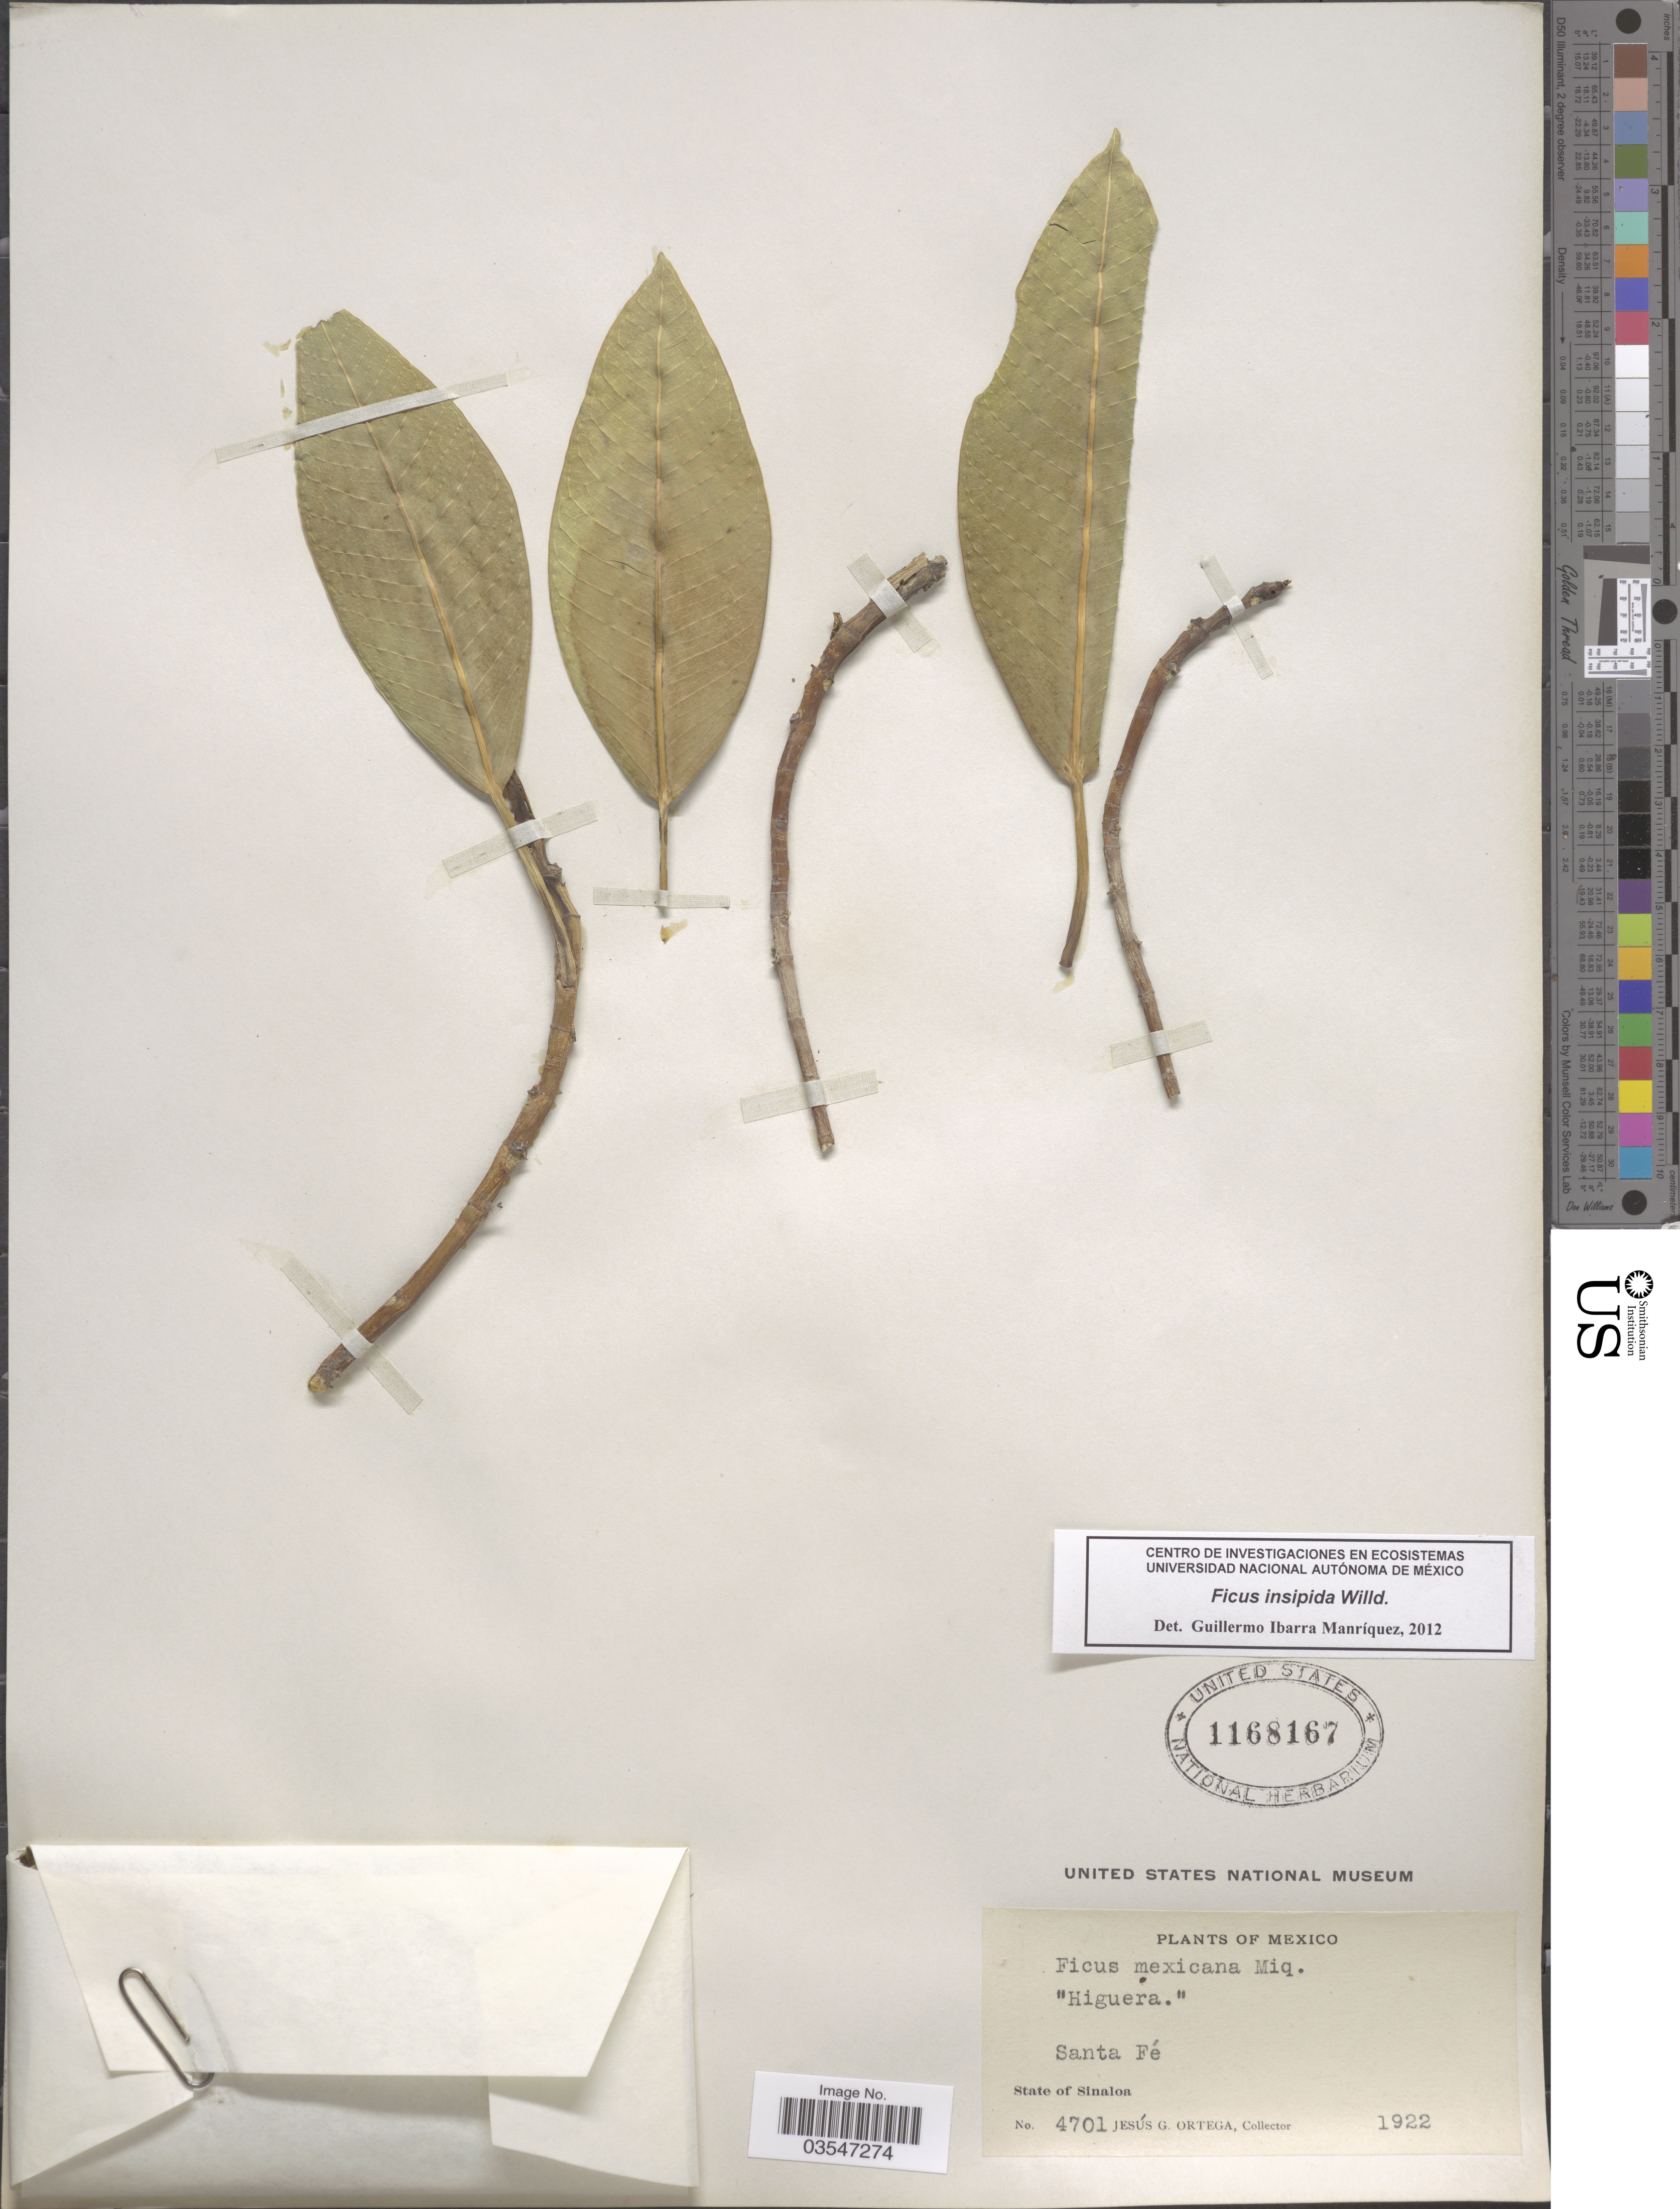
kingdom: Plantae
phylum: Tracheophyta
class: Magnoliopsida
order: Rosales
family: Moraceae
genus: Ficus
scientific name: Ficus insipida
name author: Willd.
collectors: J. Ortega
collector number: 4701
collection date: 1922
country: Mexico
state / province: Sinaloa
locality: Santa Fé.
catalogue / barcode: US 1168167